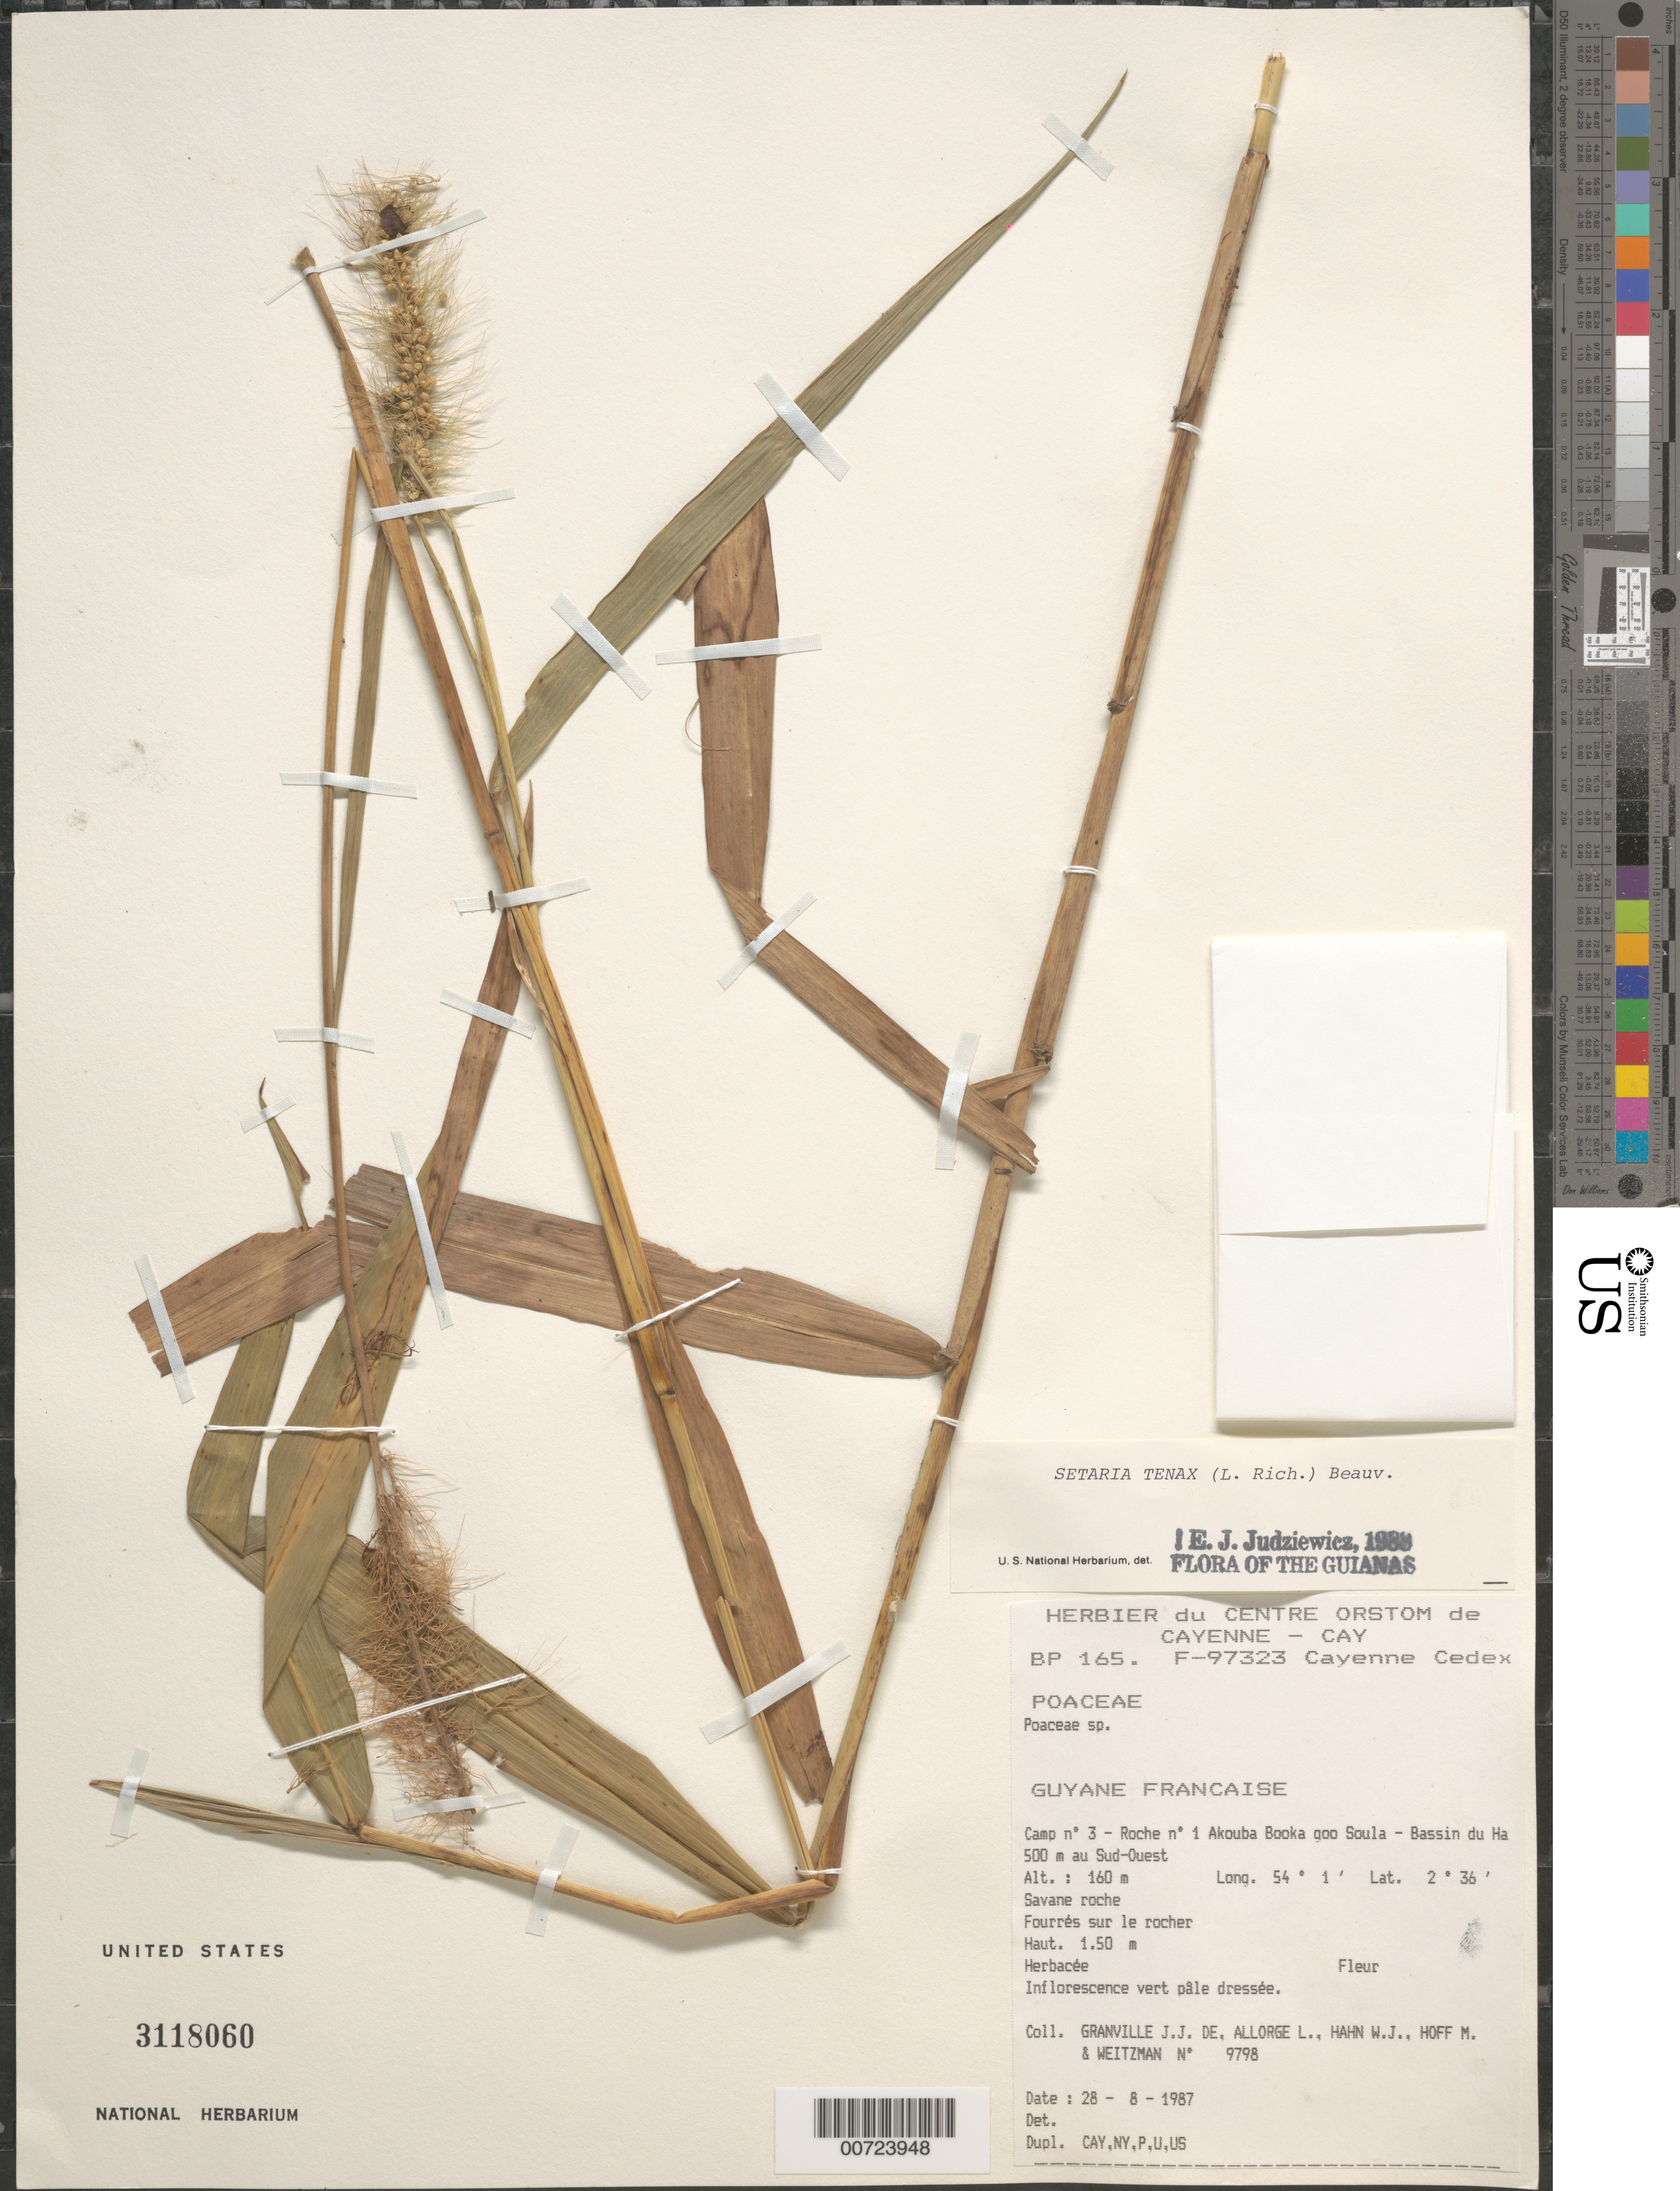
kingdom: Plantae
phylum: Tracheophyta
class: Liliopsida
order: Poales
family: Poaceae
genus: Setaria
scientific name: Setaria tenax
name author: (Rich.) Desv.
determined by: Judziewicz, E. J.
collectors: J.-J. de Granville, L. Allorge, W. J. Hahn, M. Hoff & A. L. Weitzman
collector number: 9798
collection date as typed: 28-Aug-87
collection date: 1987-08-28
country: French Guiana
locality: Akouba Booka goo Soula, Camp #3, Roche no. 1, Bassin du Haut-Marouini, 500 m au Sud-Ouest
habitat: Savane roche, Fourrés sur le rocher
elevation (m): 160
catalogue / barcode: US 3118060